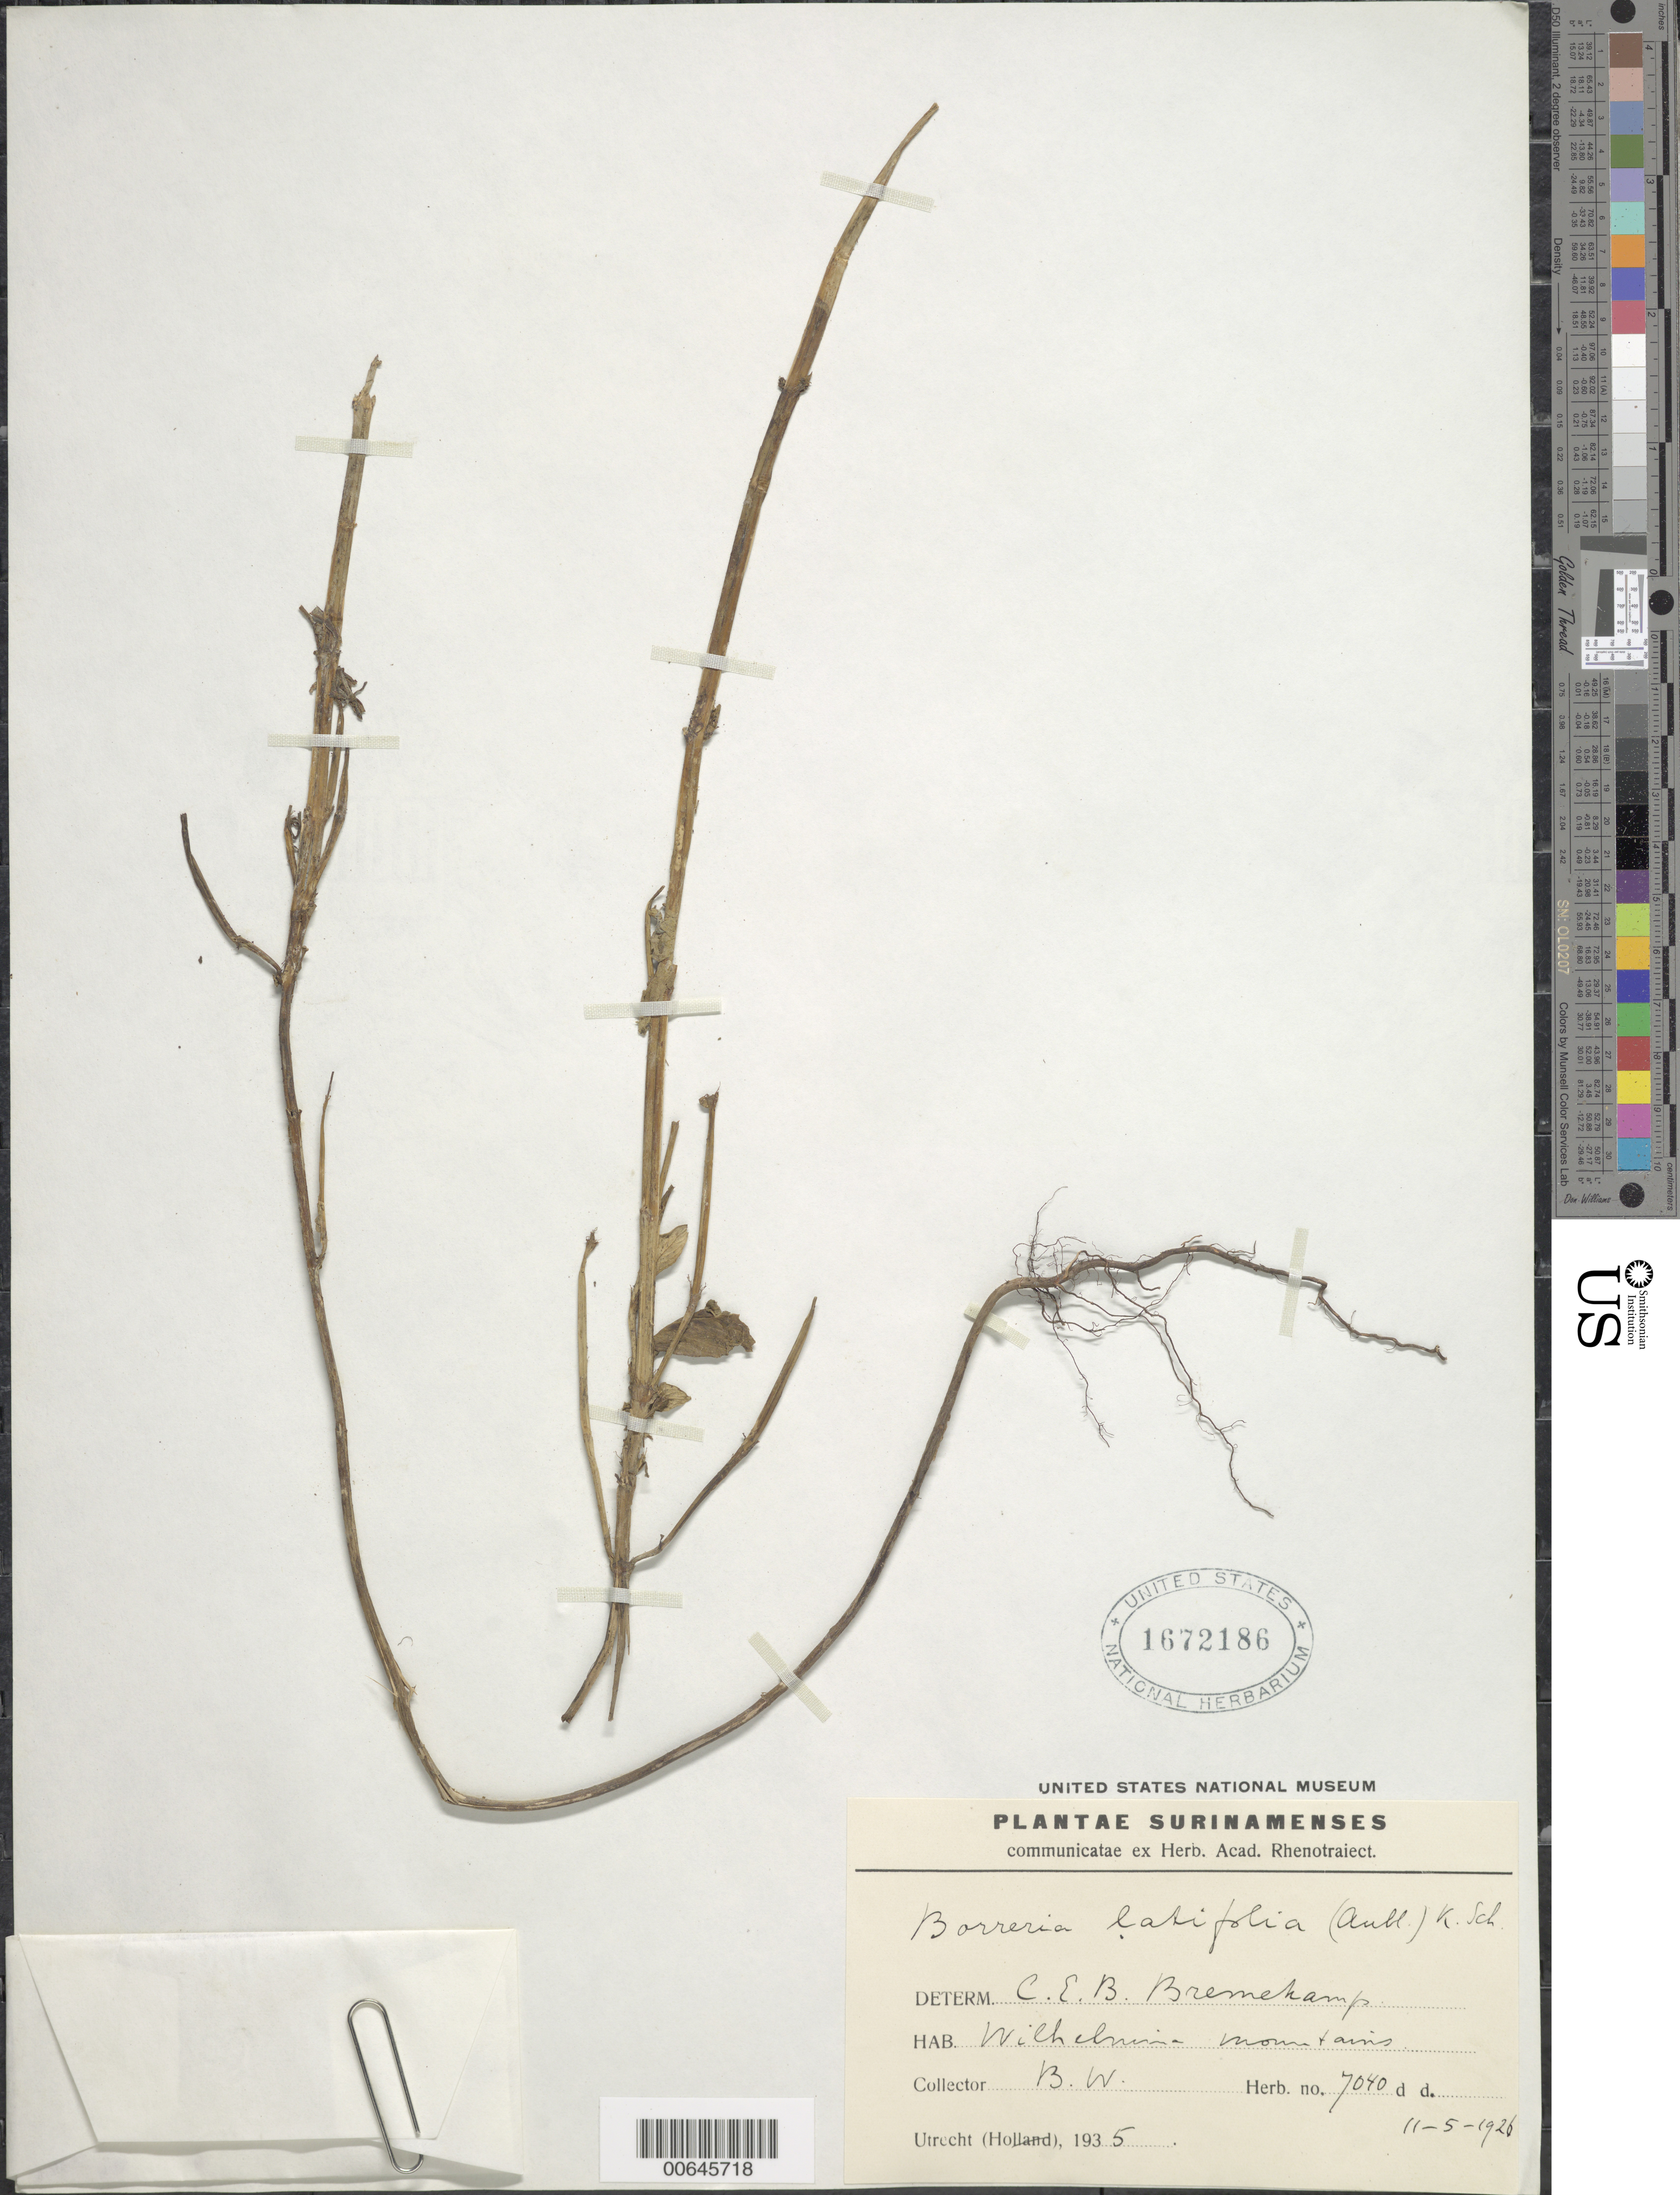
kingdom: Plantae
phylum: Tracheophyta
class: Magnoliopsida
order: Gentianales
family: Rubiaceae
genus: Borreria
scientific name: Borreria latifolia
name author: (Aubl.) K. Schum.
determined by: Bremekamp, C. E. B.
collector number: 7040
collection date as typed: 11-May-26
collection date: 1926-05-11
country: Suriname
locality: Wilhelminagebergte (Wilhelmina Mts.)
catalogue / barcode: US 1672186